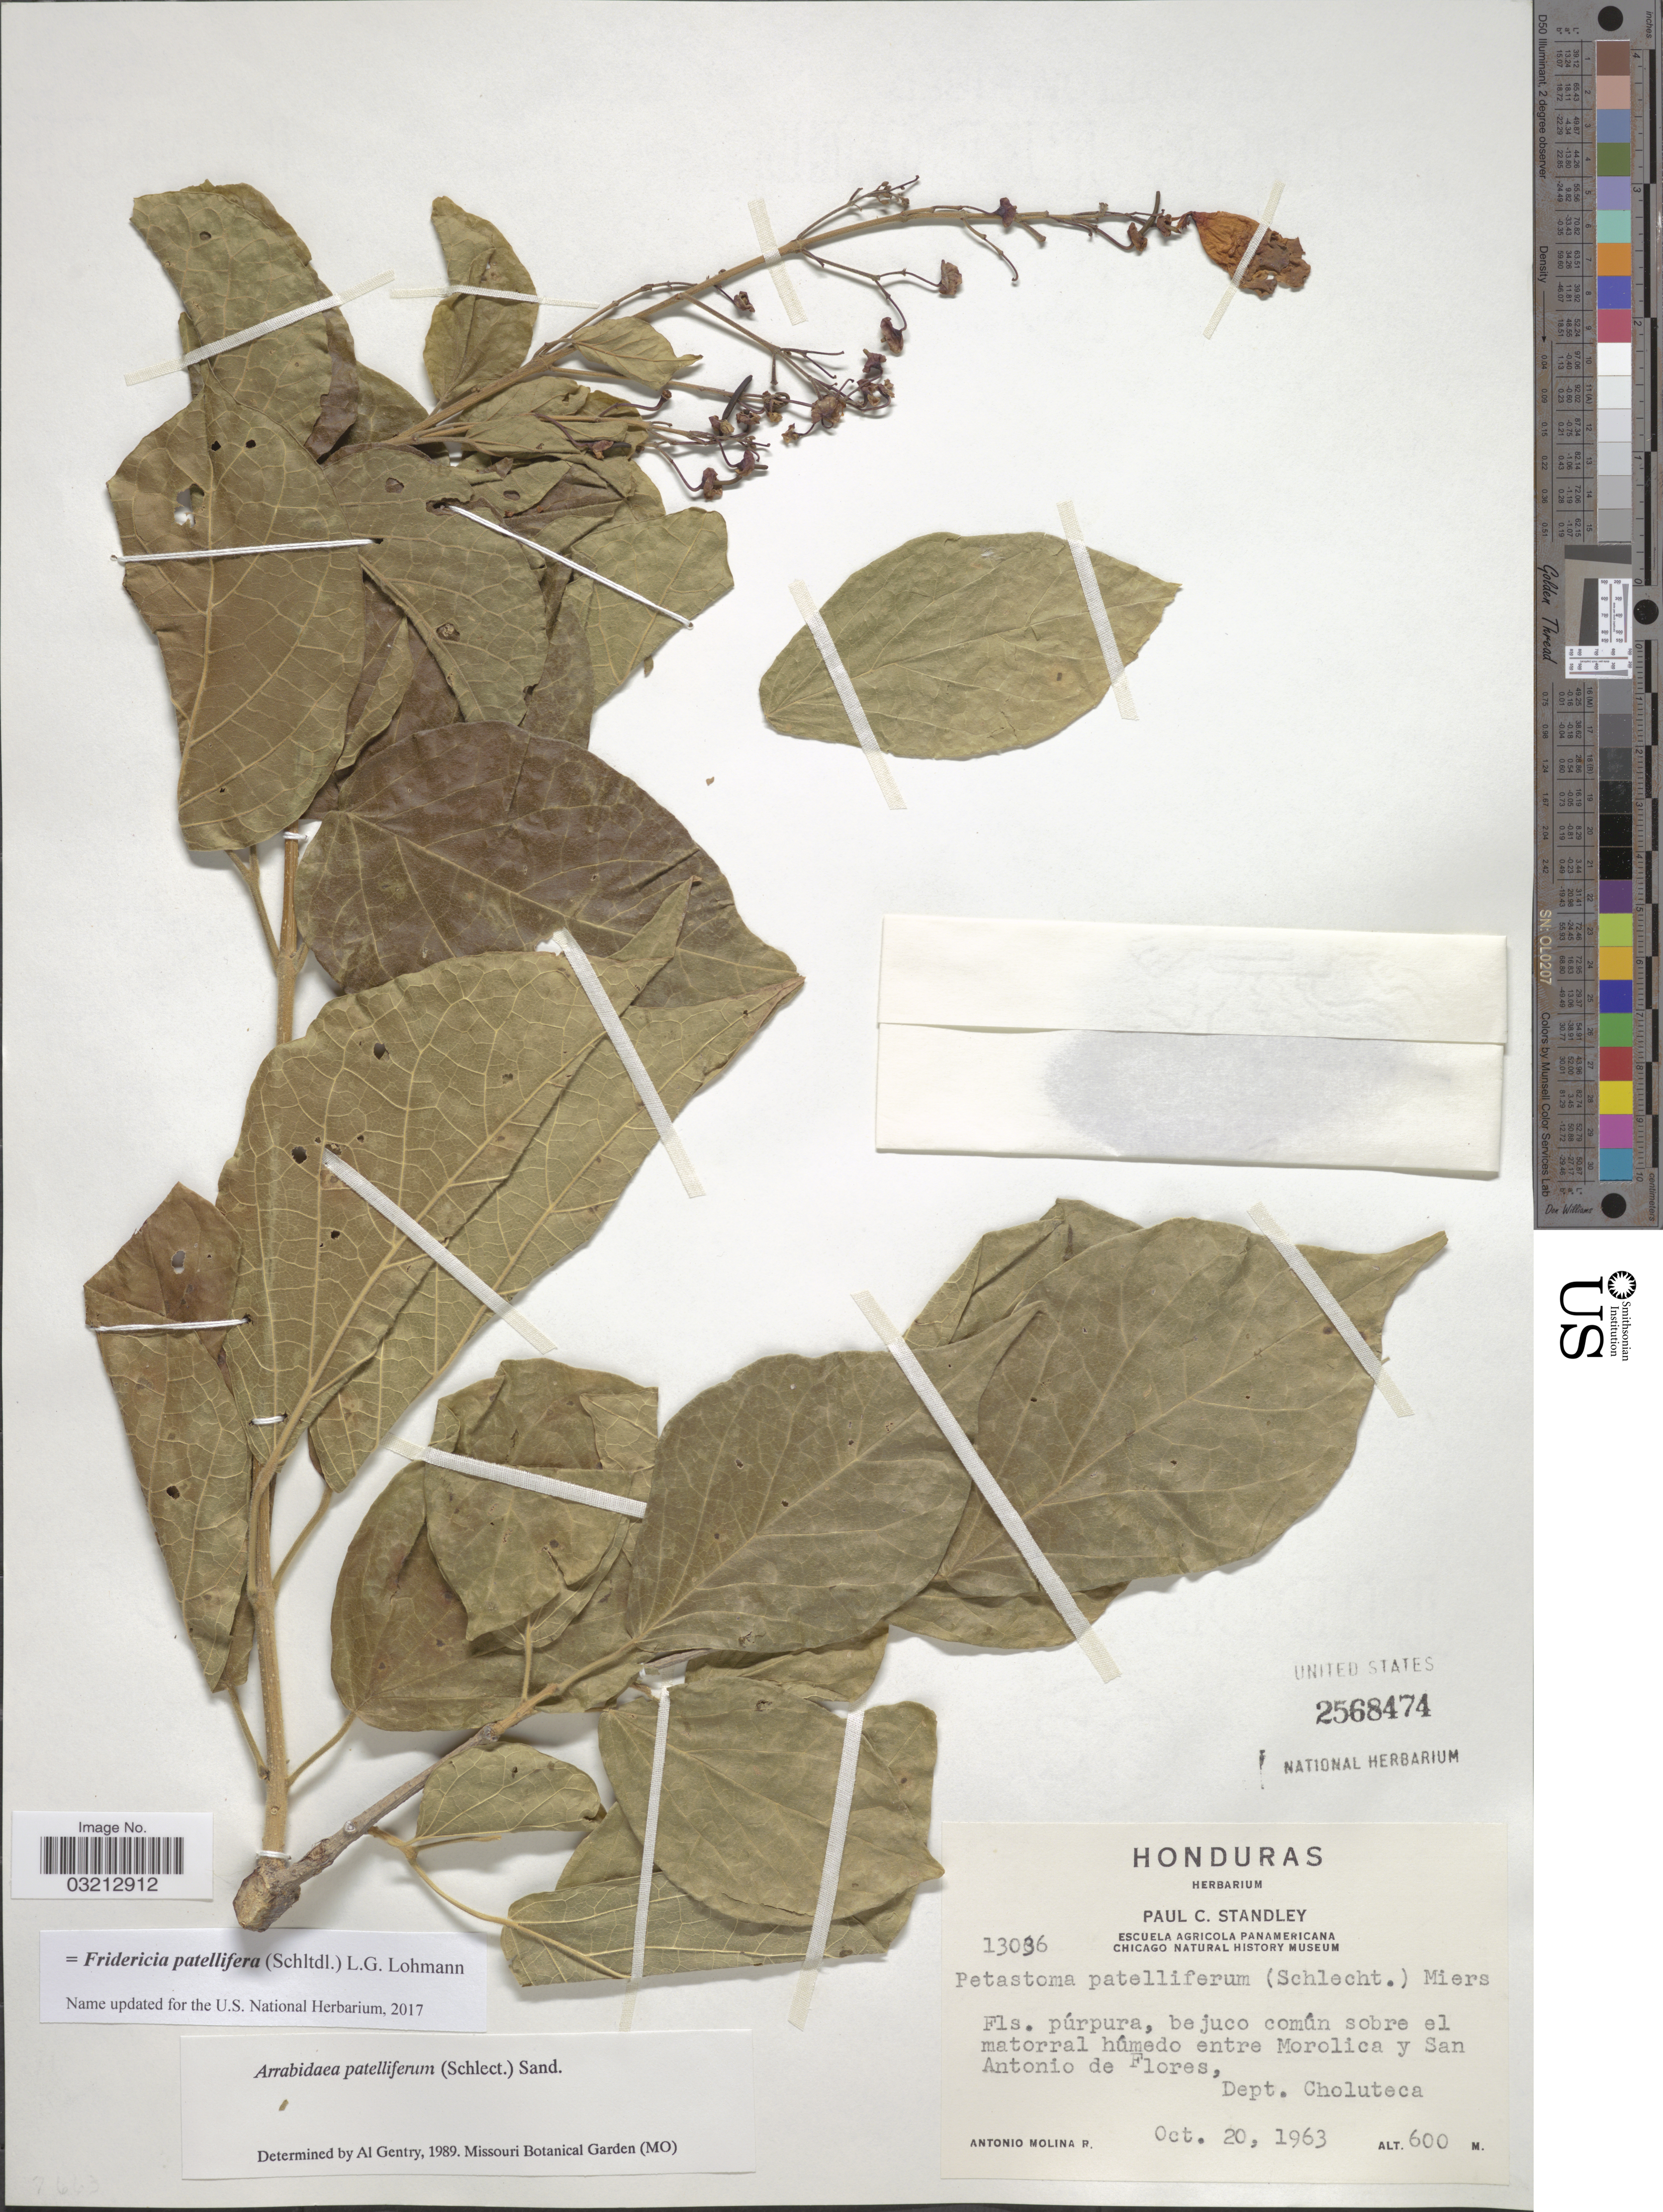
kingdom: Plantae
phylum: Tracheophyta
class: Magnoliopsida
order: Lamiales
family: Bignoniaceae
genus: Fridericia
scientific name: Fridericia patellifera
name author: (Schltdl.) L.G. Lohmann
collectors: A. Molina R.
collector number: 13036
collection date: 1963-10-20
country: Honduras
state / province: Choluteca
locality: Entre Morolica y San Antonio de Flores, Dept. Choluteca.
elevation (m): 600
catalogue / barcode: US 2568474